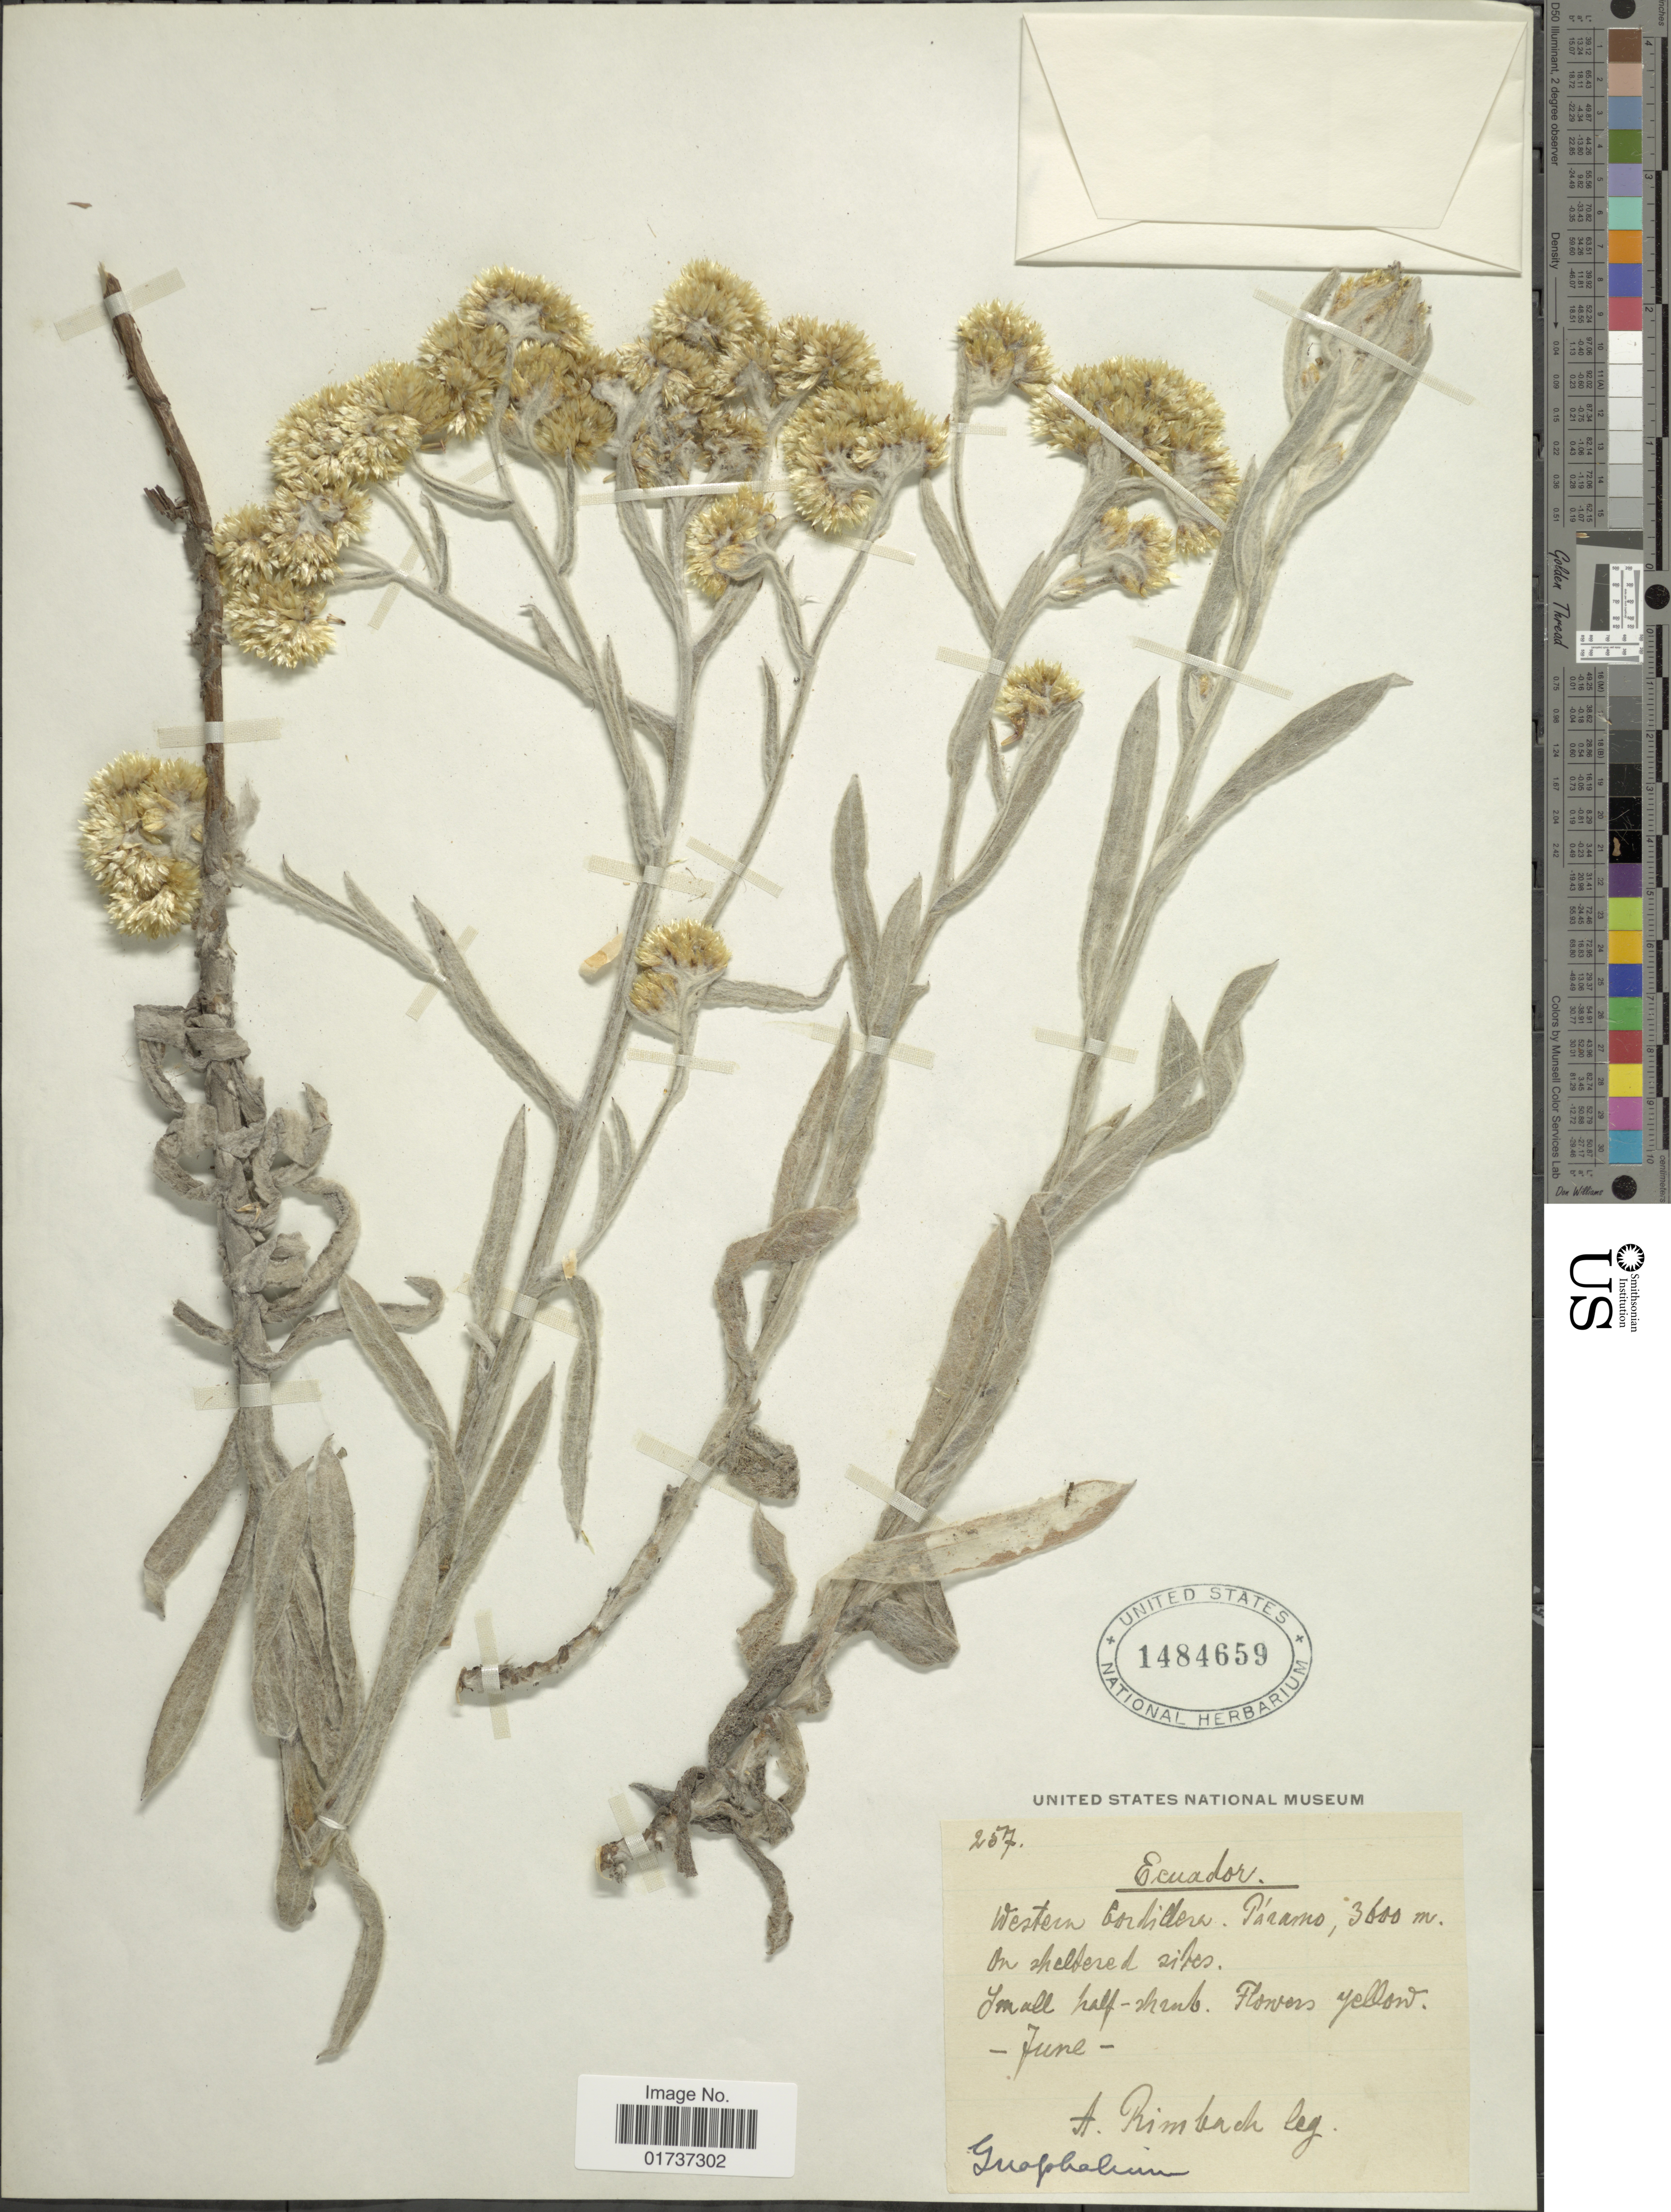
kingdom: Plantae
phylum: Tracheophyta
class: Magnoliopsida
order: Asterales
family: Asteraceae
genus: Gnaphalium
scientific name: Gnaphalium sp.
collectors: A. Rimbach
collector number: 257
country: Ecuador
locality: Western Cordillera, Páramo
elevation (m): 3600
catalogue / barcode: US 1484659